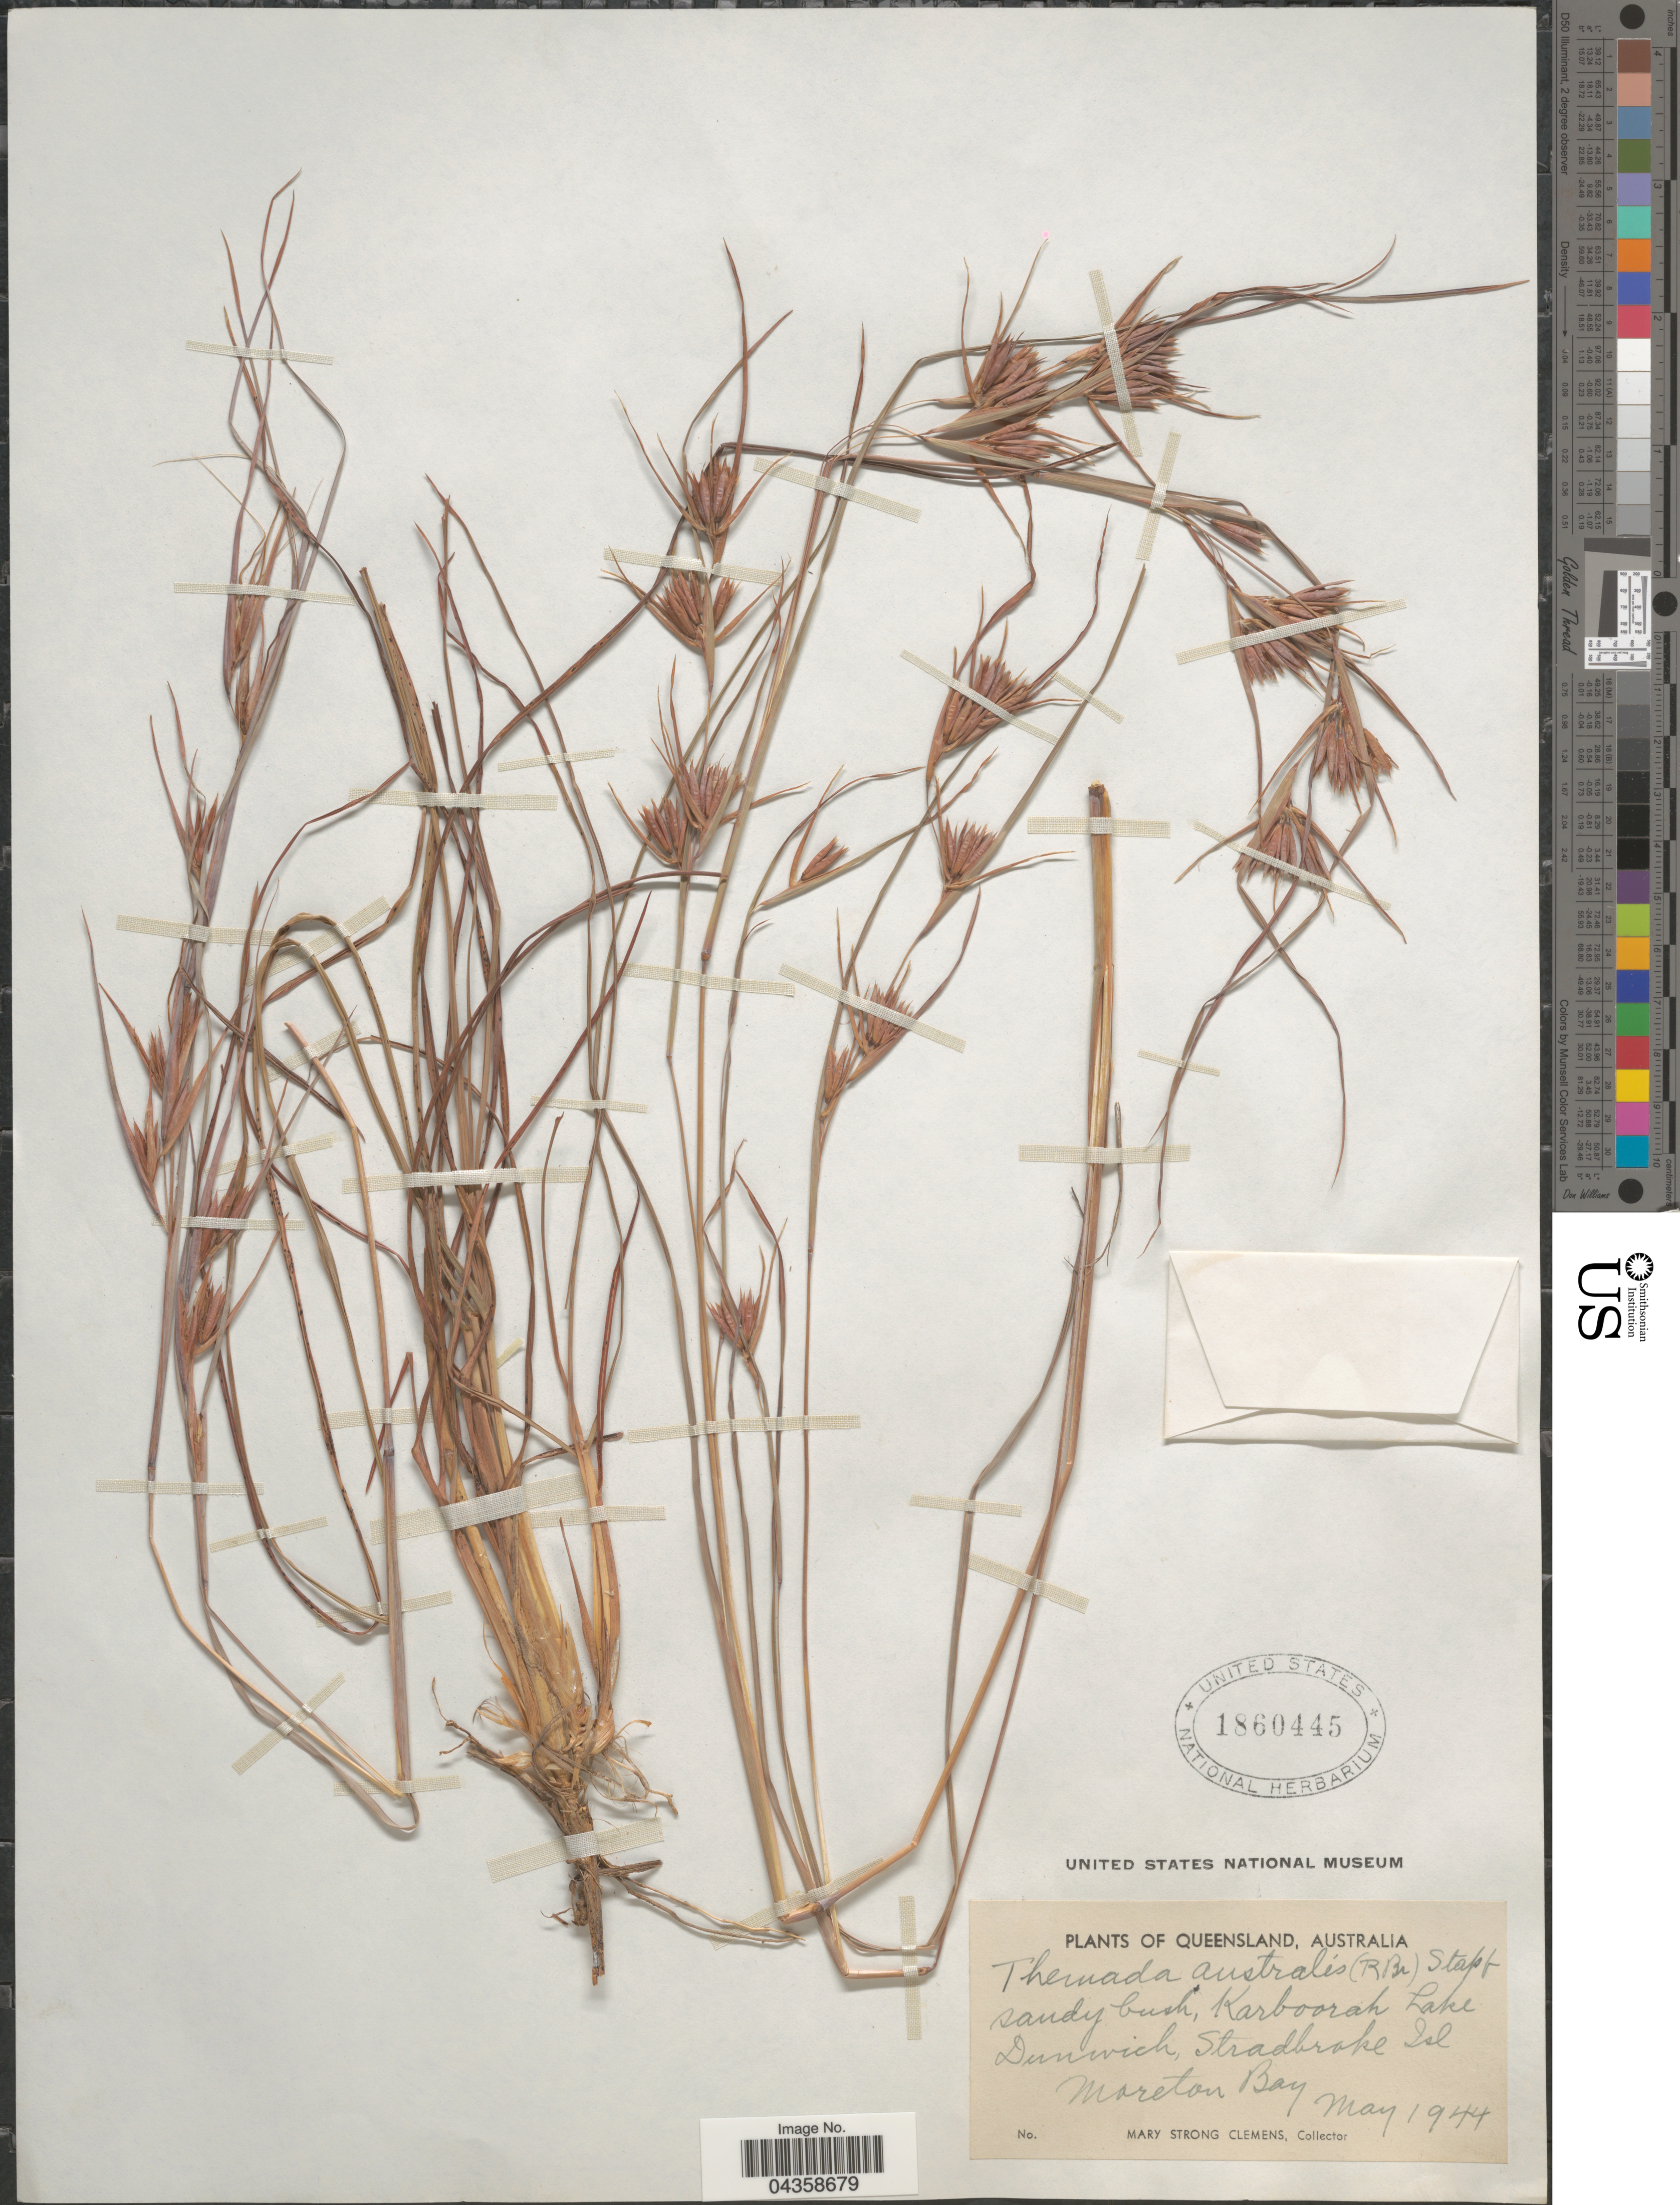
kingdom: Plantae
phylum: Tracheophyta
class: Liliopsida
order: Poales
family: Poaceae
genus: Themeda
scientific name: Themeda triandra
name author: Forssk.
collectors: M. S. Clemens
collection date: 1944-05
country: Australia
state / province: Queensland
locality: Karboorah Lake. Dunwich, Stradbroke Isl. Moreton Bay.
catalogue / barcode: US 1860445